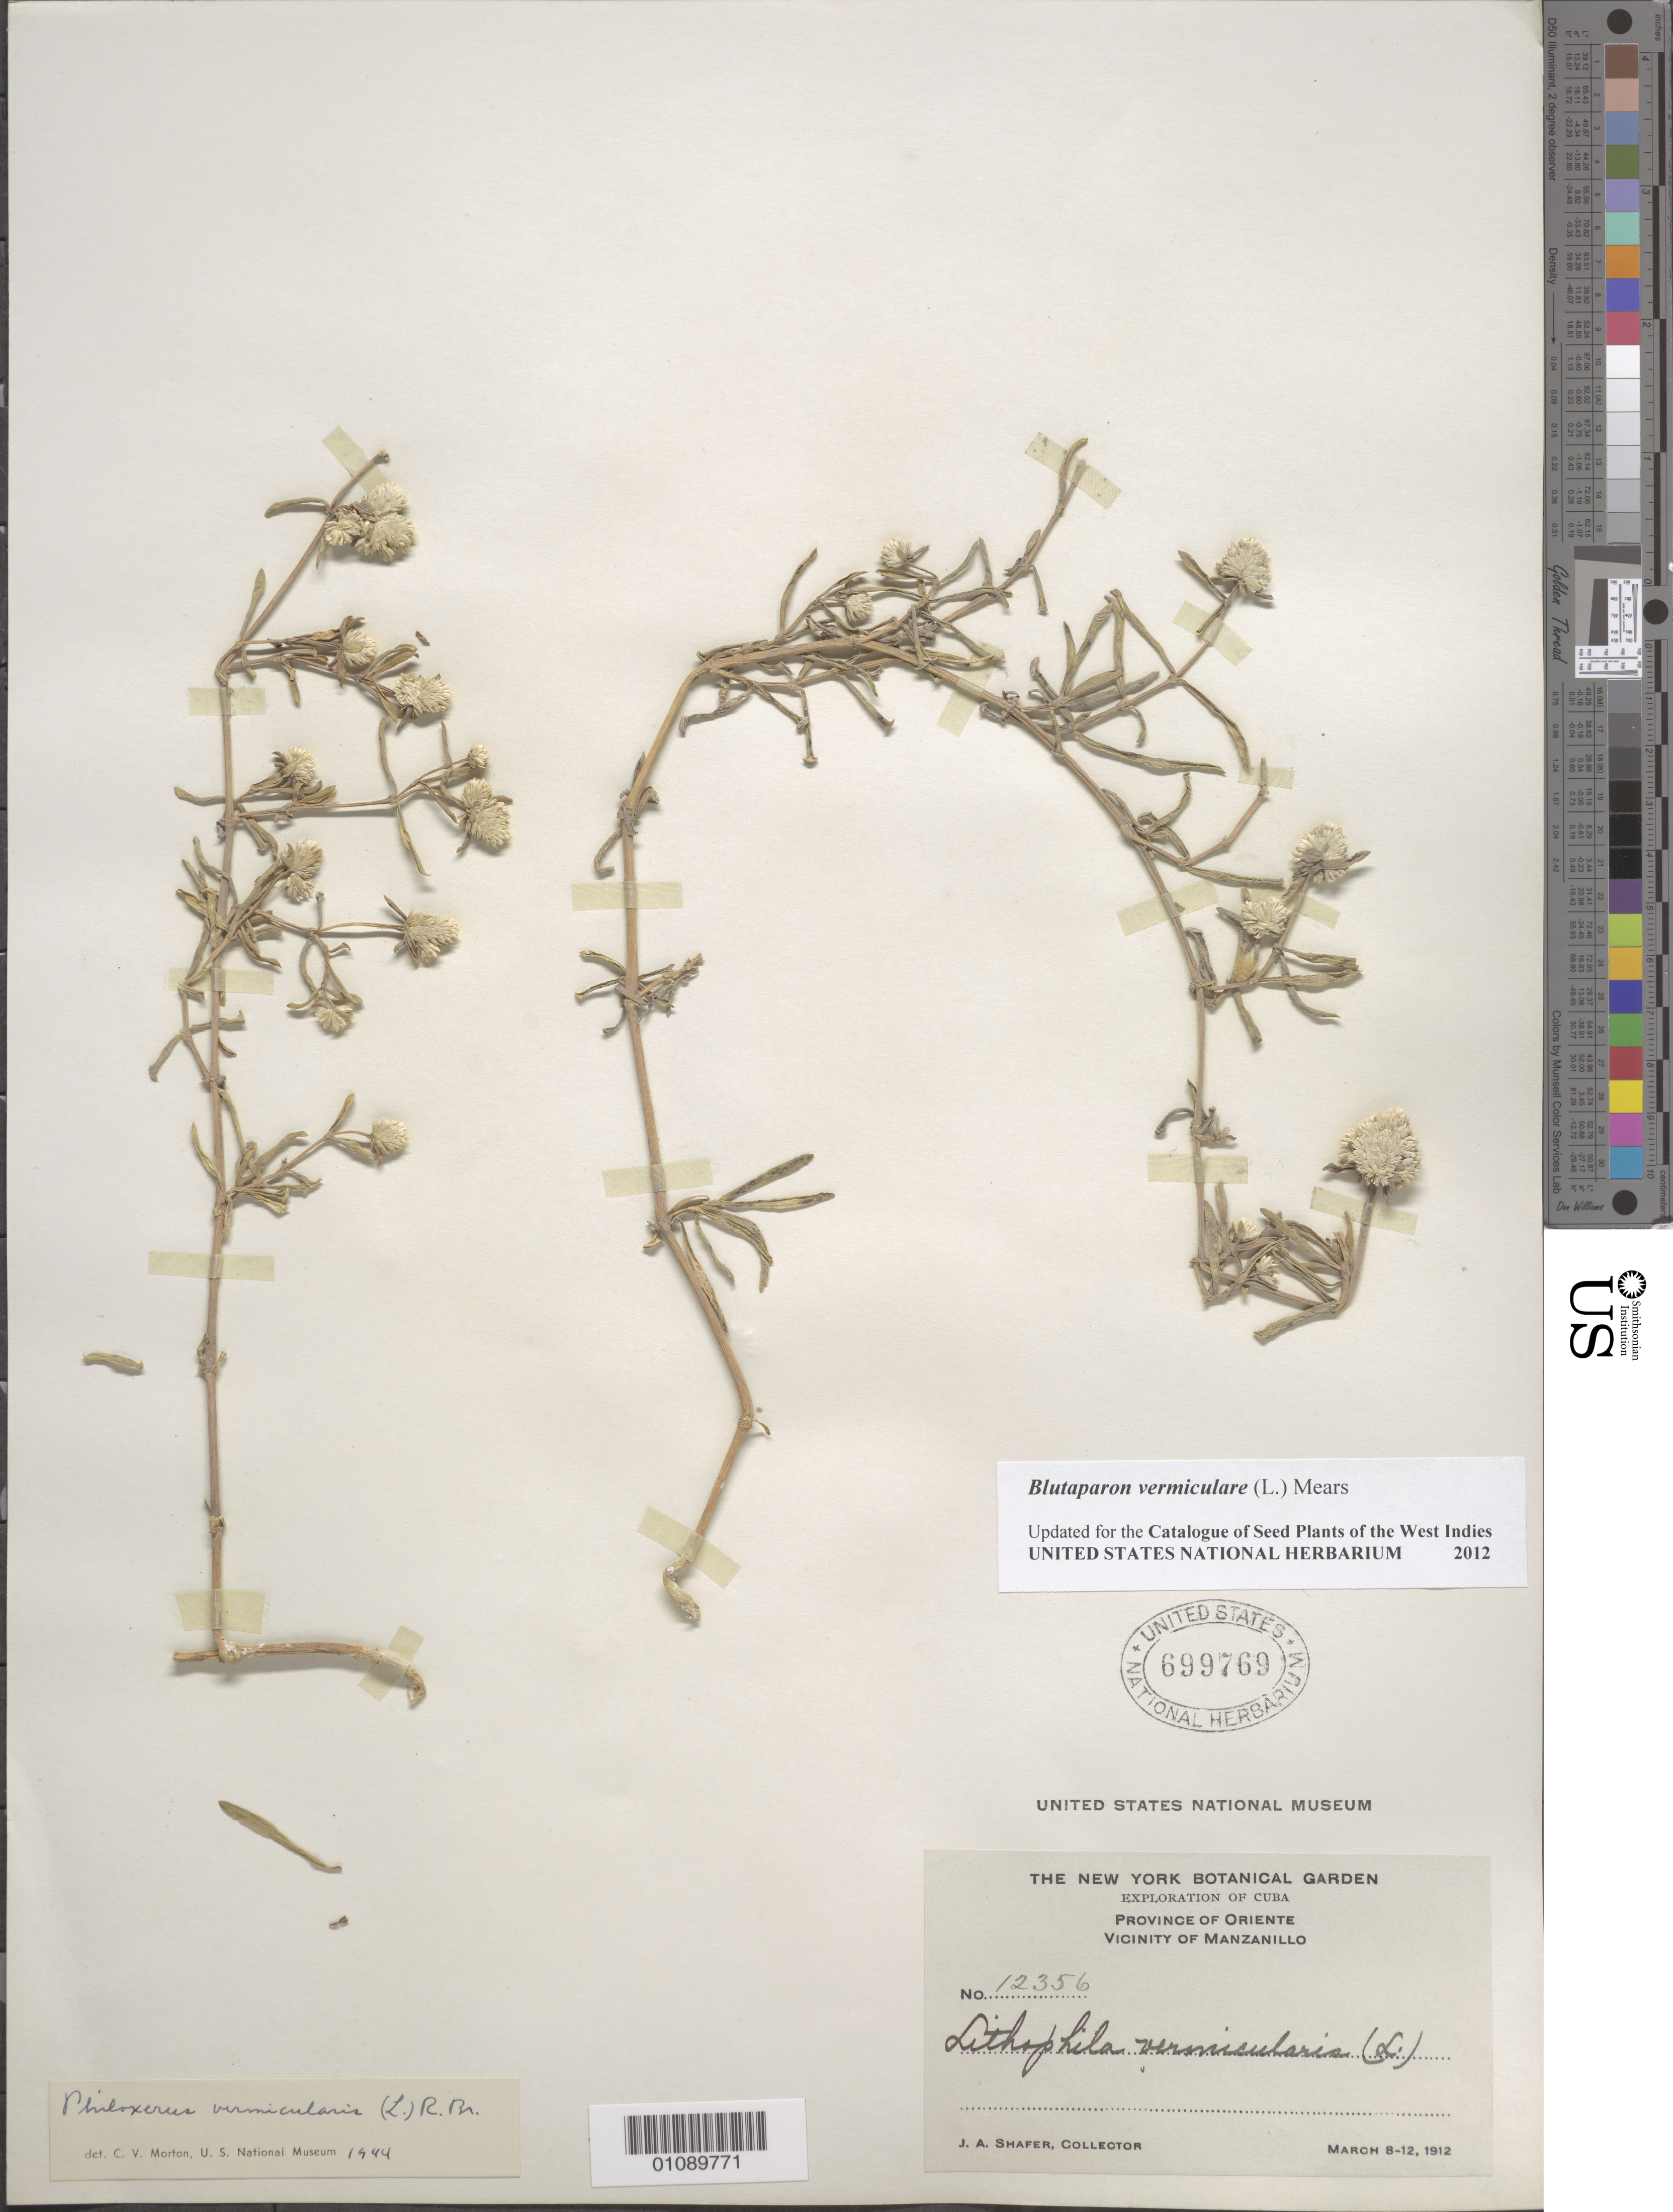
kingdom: Plantae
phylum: Tracheophyta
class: Magnoliopsida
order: Caryophyllales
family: Amaranthaceae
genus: Gomphrena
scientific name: Gomphrena vermicularis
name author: L.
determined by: Strong, Mark T., (BOT), Smithsonian Institution - National Museum of Natural History (UNITED STATES)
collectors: J. A. Shafer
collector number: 112356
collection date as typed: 08 Mar 1912 to 12 Mar 1912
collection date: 1912-03-08/1912-03-12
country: Cuba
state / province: Granma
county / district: Manzanillo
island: Cuba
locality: Oriente Vicinity of Manzanillo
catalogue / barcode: US 699769